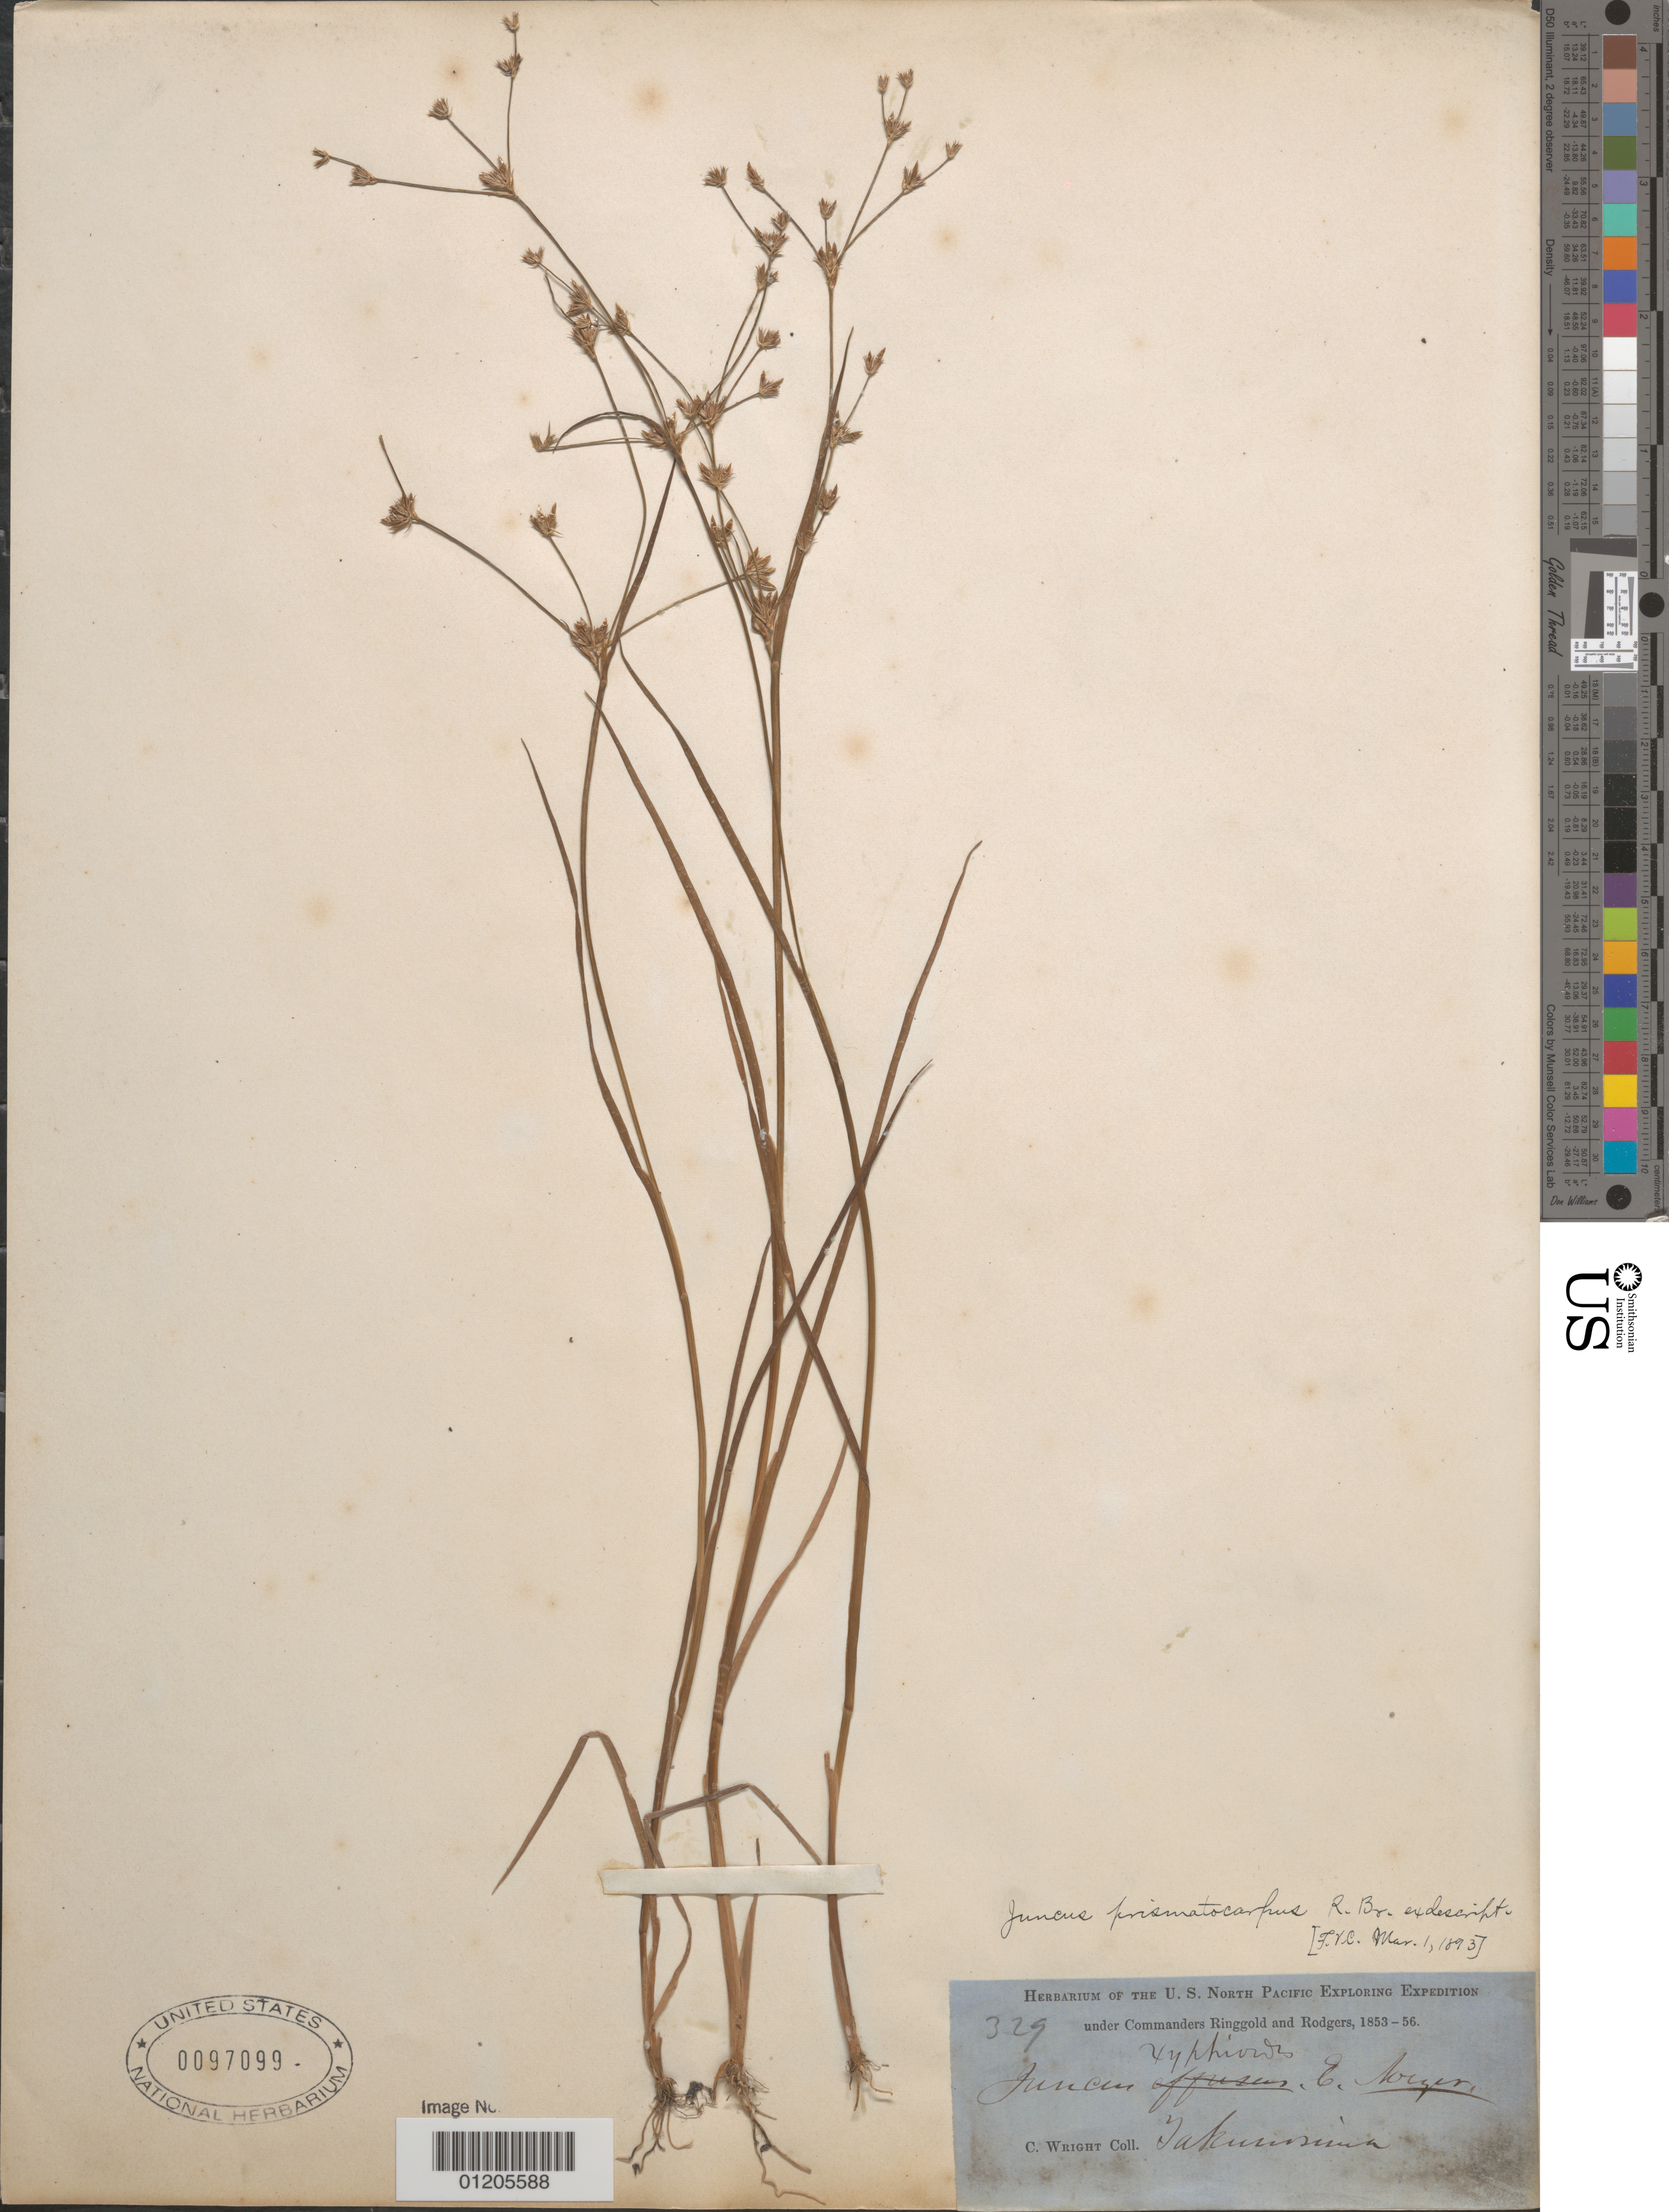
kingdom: Plantae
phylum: Tracheophyta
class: Liliopsida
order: Poales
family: Juncaceae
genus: Juncus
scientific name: Juncus xiphioides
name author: E. Mey.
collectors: C. Wright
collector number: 329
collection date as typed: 1853 to -- --- 1856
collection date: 1853/1856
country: Japan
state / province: Hukusima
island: Honshu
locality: Fukushima.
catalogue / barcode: US 97099